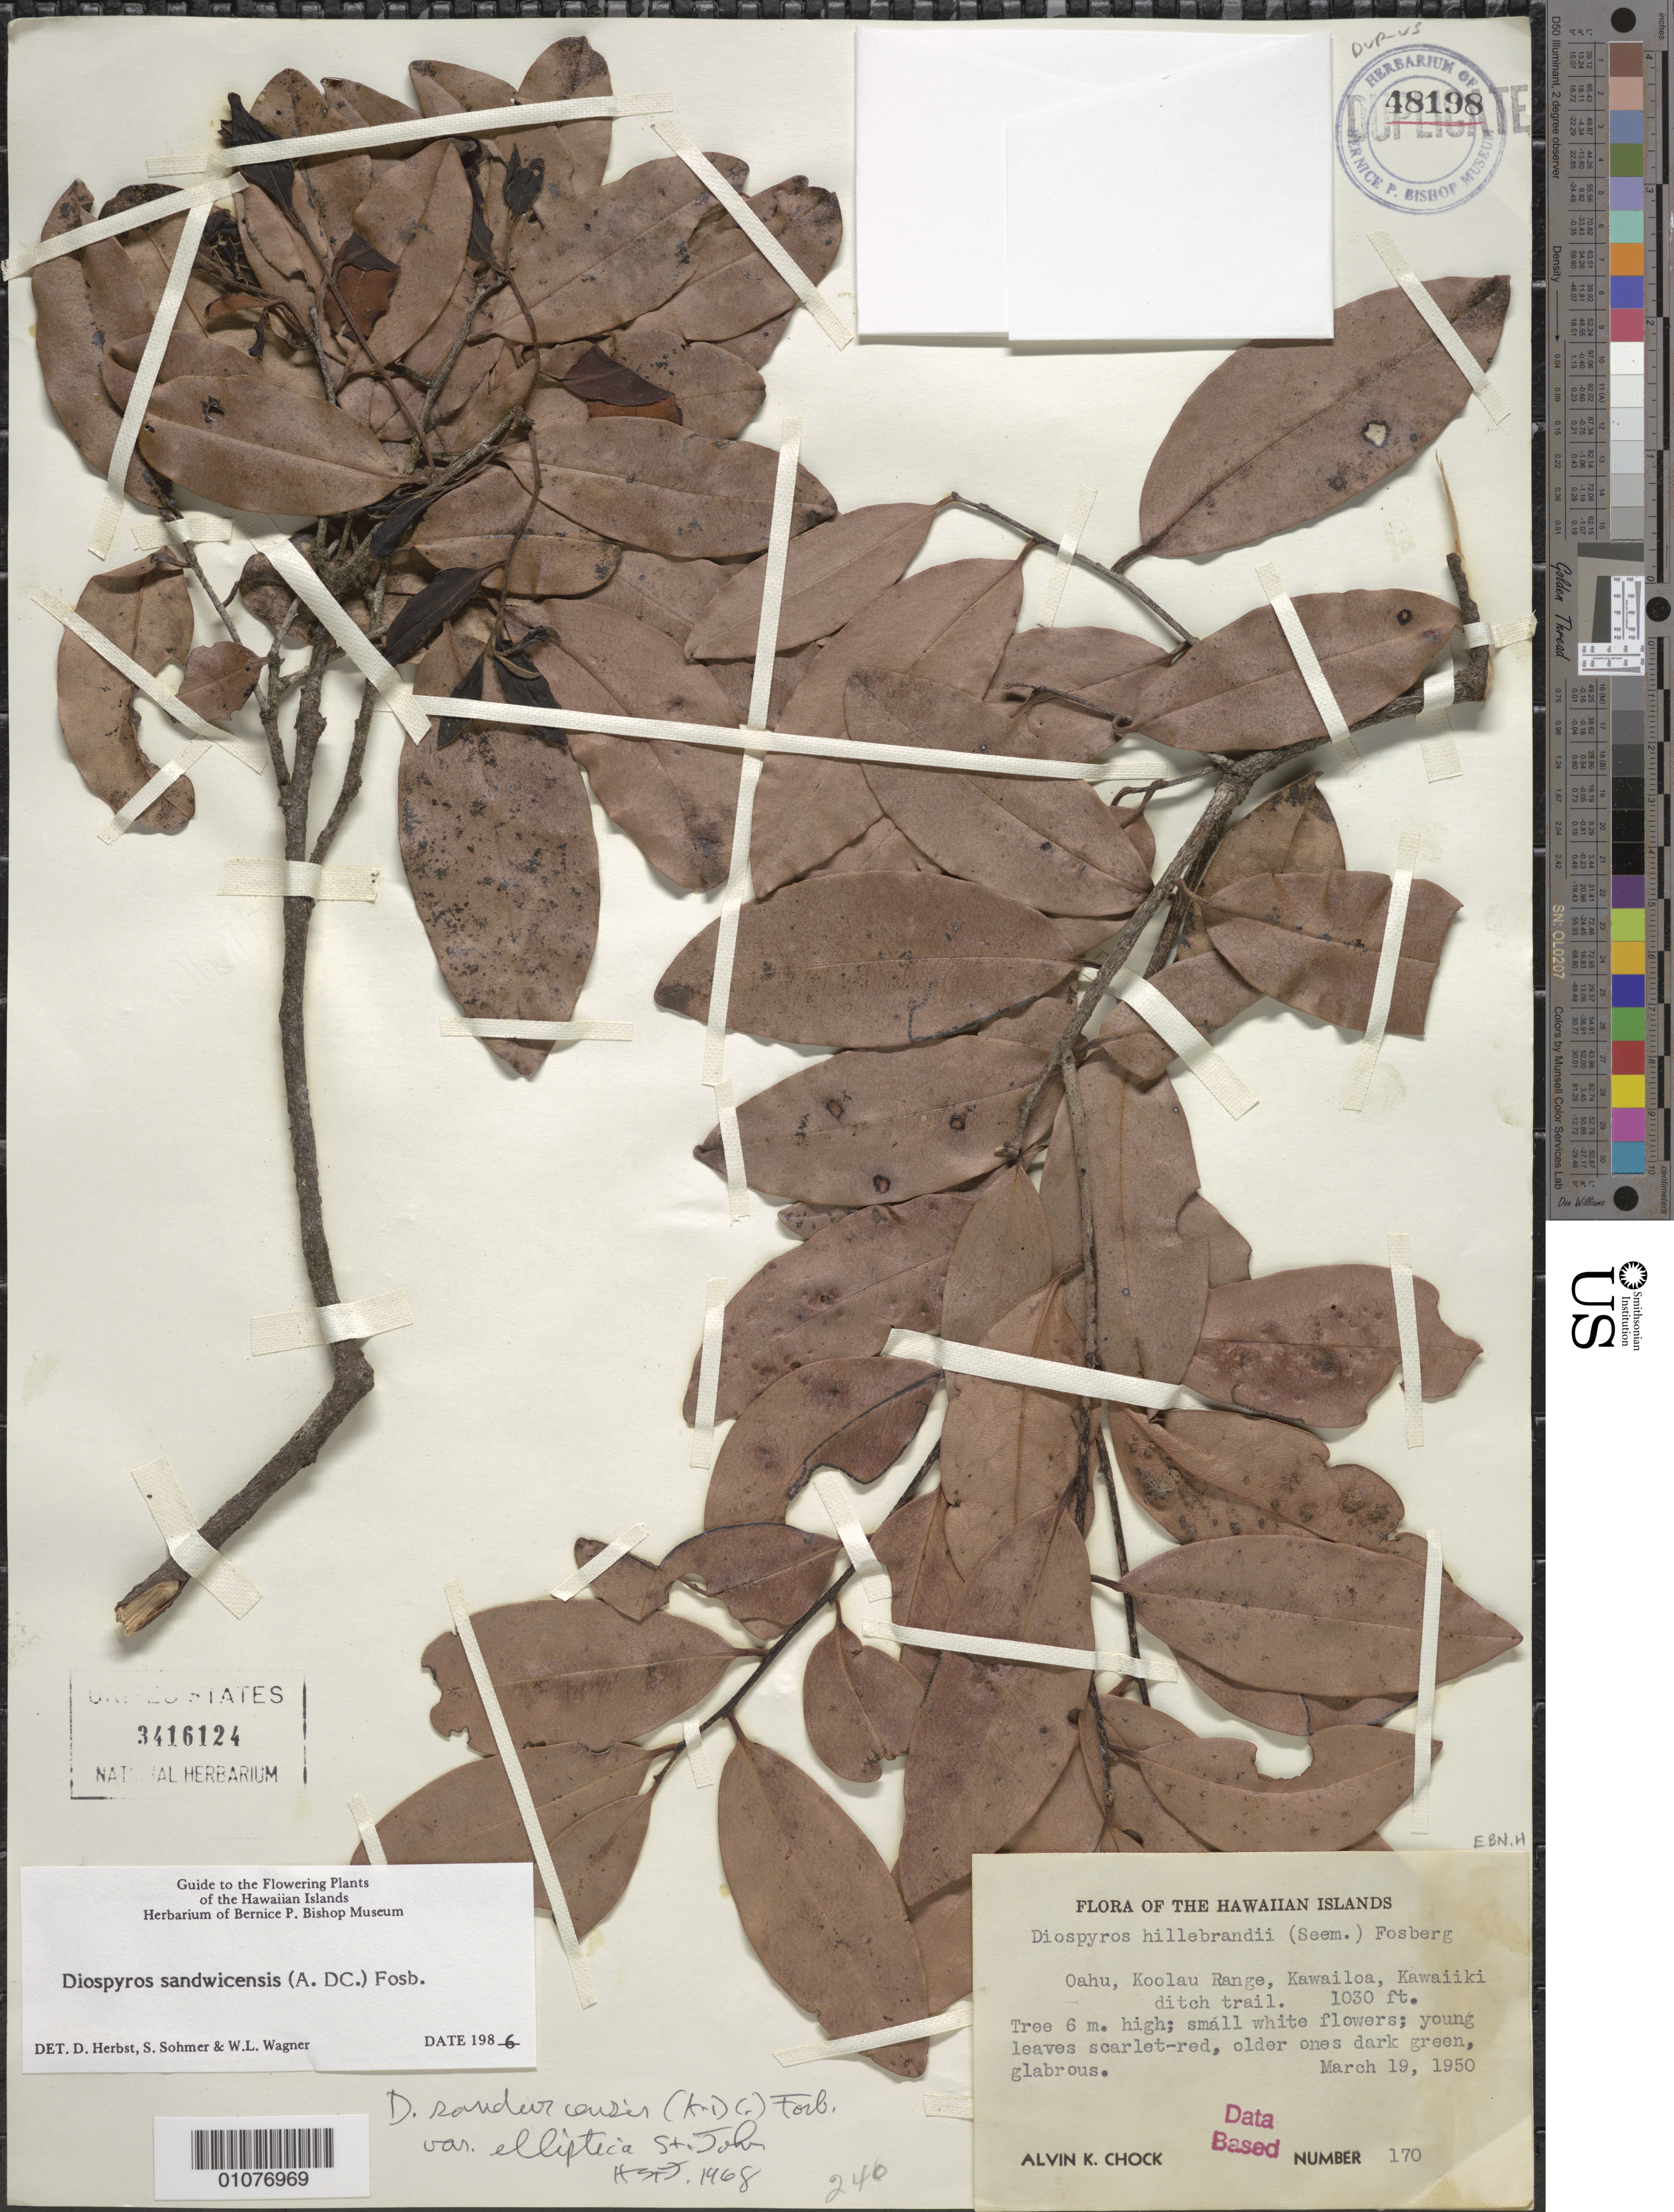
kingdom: Plantae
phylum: Tracheophyta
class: Magnoliopsida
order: Ericales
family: Ebenaceae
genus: Diospyros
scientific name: Diospyros sandwicensis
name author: (A. DC.) Fosberg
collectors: A. Chock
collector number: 170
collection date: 1950-03-19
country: United States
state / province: Hawaii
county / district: Honolulu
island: Oahu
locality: Koolau Range, Kawailoa, Kawaiikiditch trail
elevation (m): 314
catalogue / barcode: US 3416124